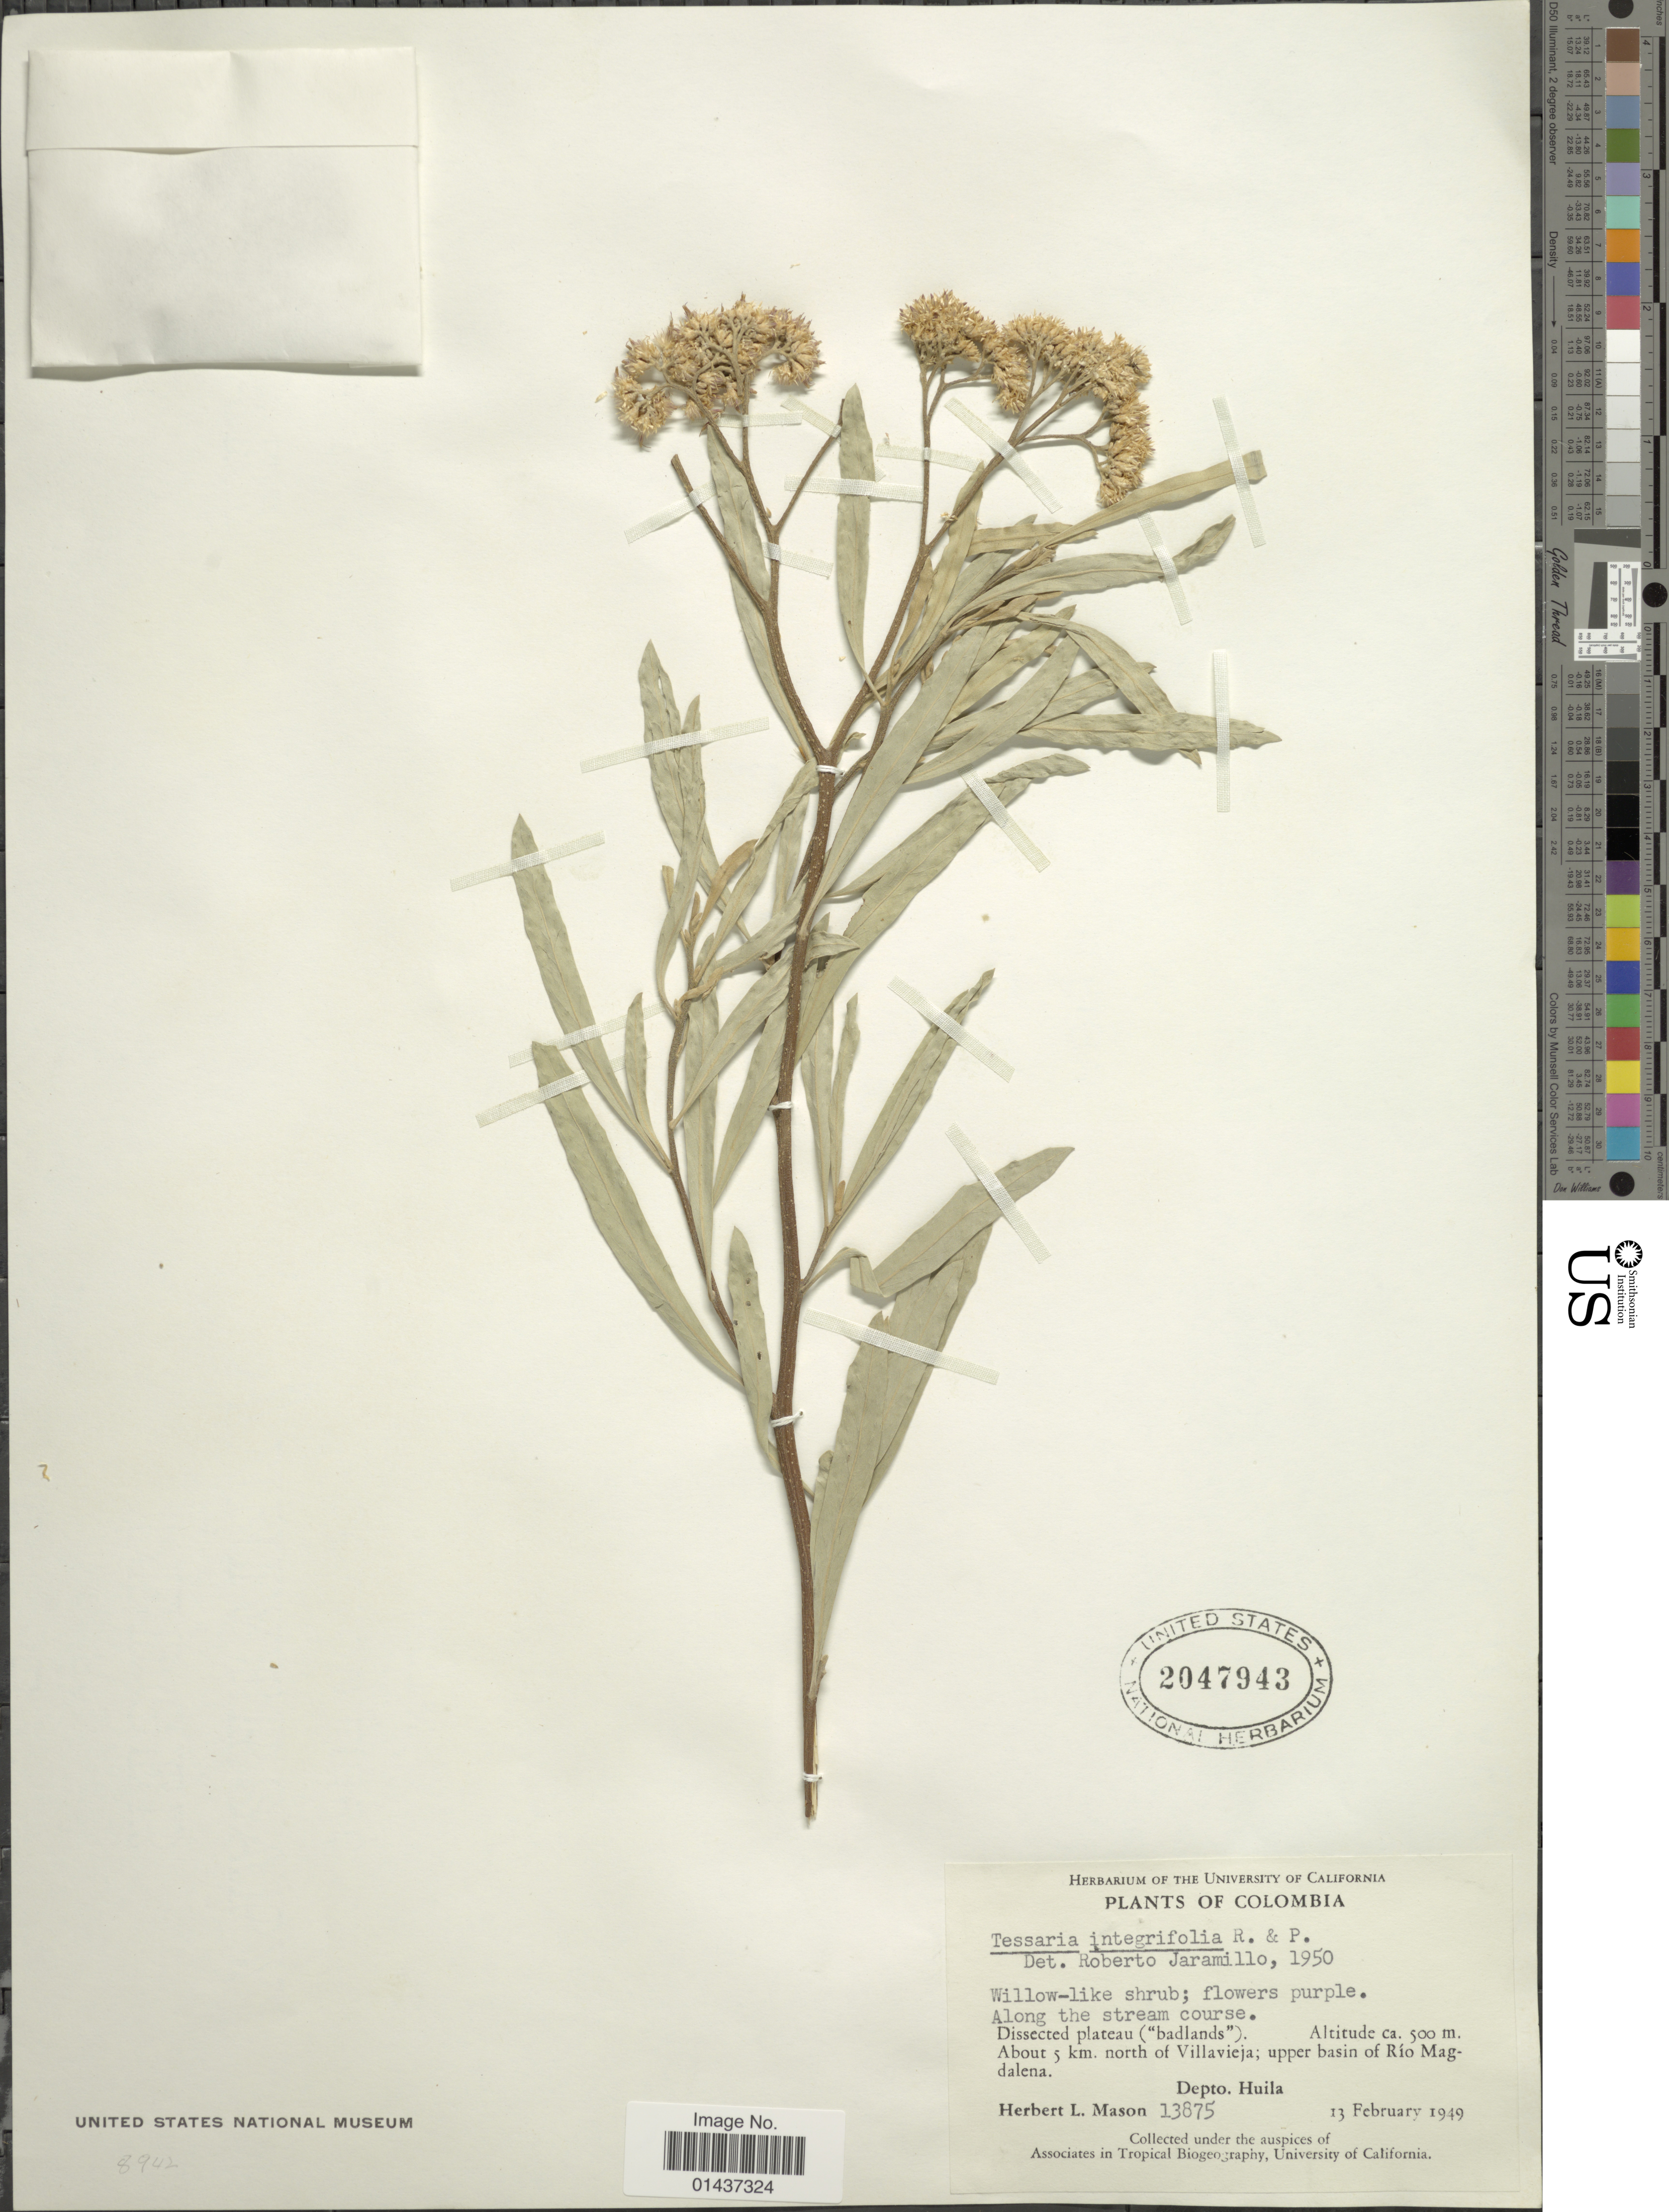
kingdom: Plantae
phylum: Tracheophyta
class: Magnoliopsida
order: Asterales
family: Asteraceae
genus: Tessaria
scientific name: Tessaria integrifolia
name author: Ruiz & Pav.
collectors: H. L. Mason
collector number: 13875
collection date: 1949-02-13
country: Colombia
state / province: Huila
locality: Along the stream course, About 5 km. north of Villavieja; upper basin of Río Magdalena, Depto Huila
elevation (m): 500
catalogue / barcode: US 2047943